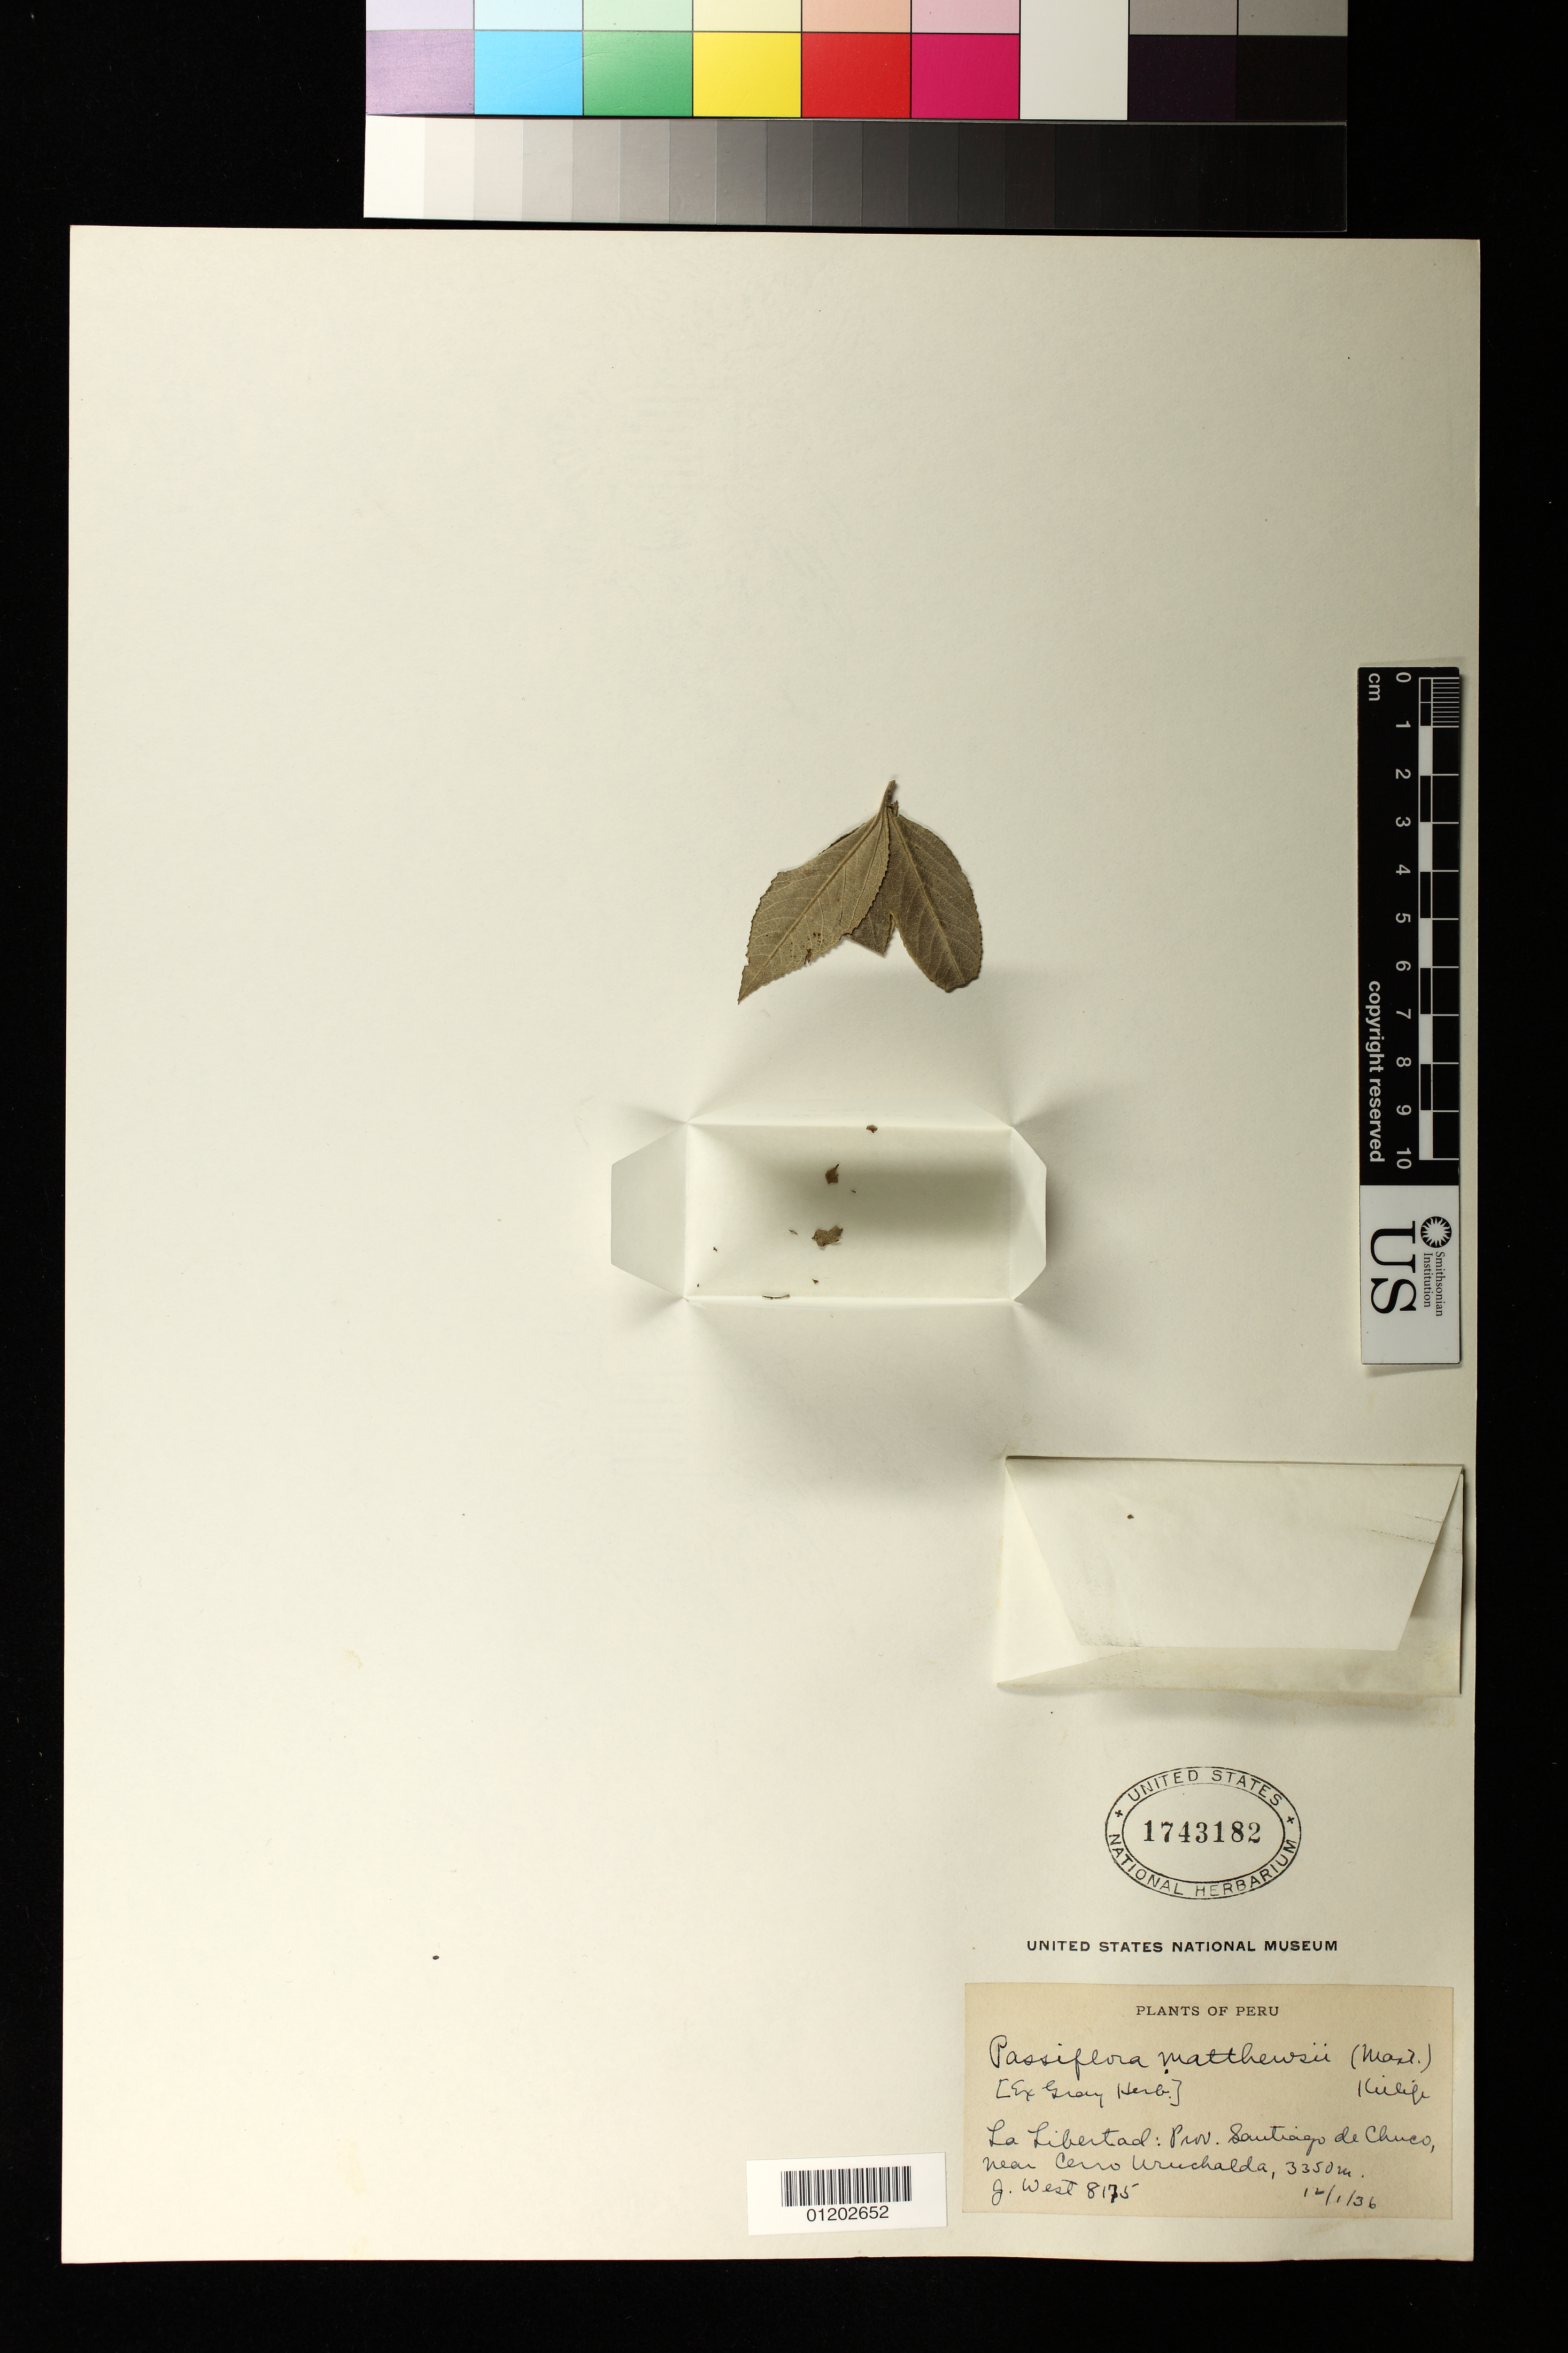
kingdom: Plantae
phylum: Tracheophyta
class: Magnoliopsida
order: Malpighiales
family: Passifloraceae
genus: Passiflora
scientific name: Passiflora mathewsii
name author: (Mast.) Killip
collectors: J. West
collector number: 8175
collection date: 1936-01-12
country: Peru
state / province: La Libertad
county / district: Santiago de Chuco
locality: La Libertad: Prov. Santiago de Chuco, near Cerro Uruchalda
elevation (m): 3350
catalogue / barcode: US 1743182